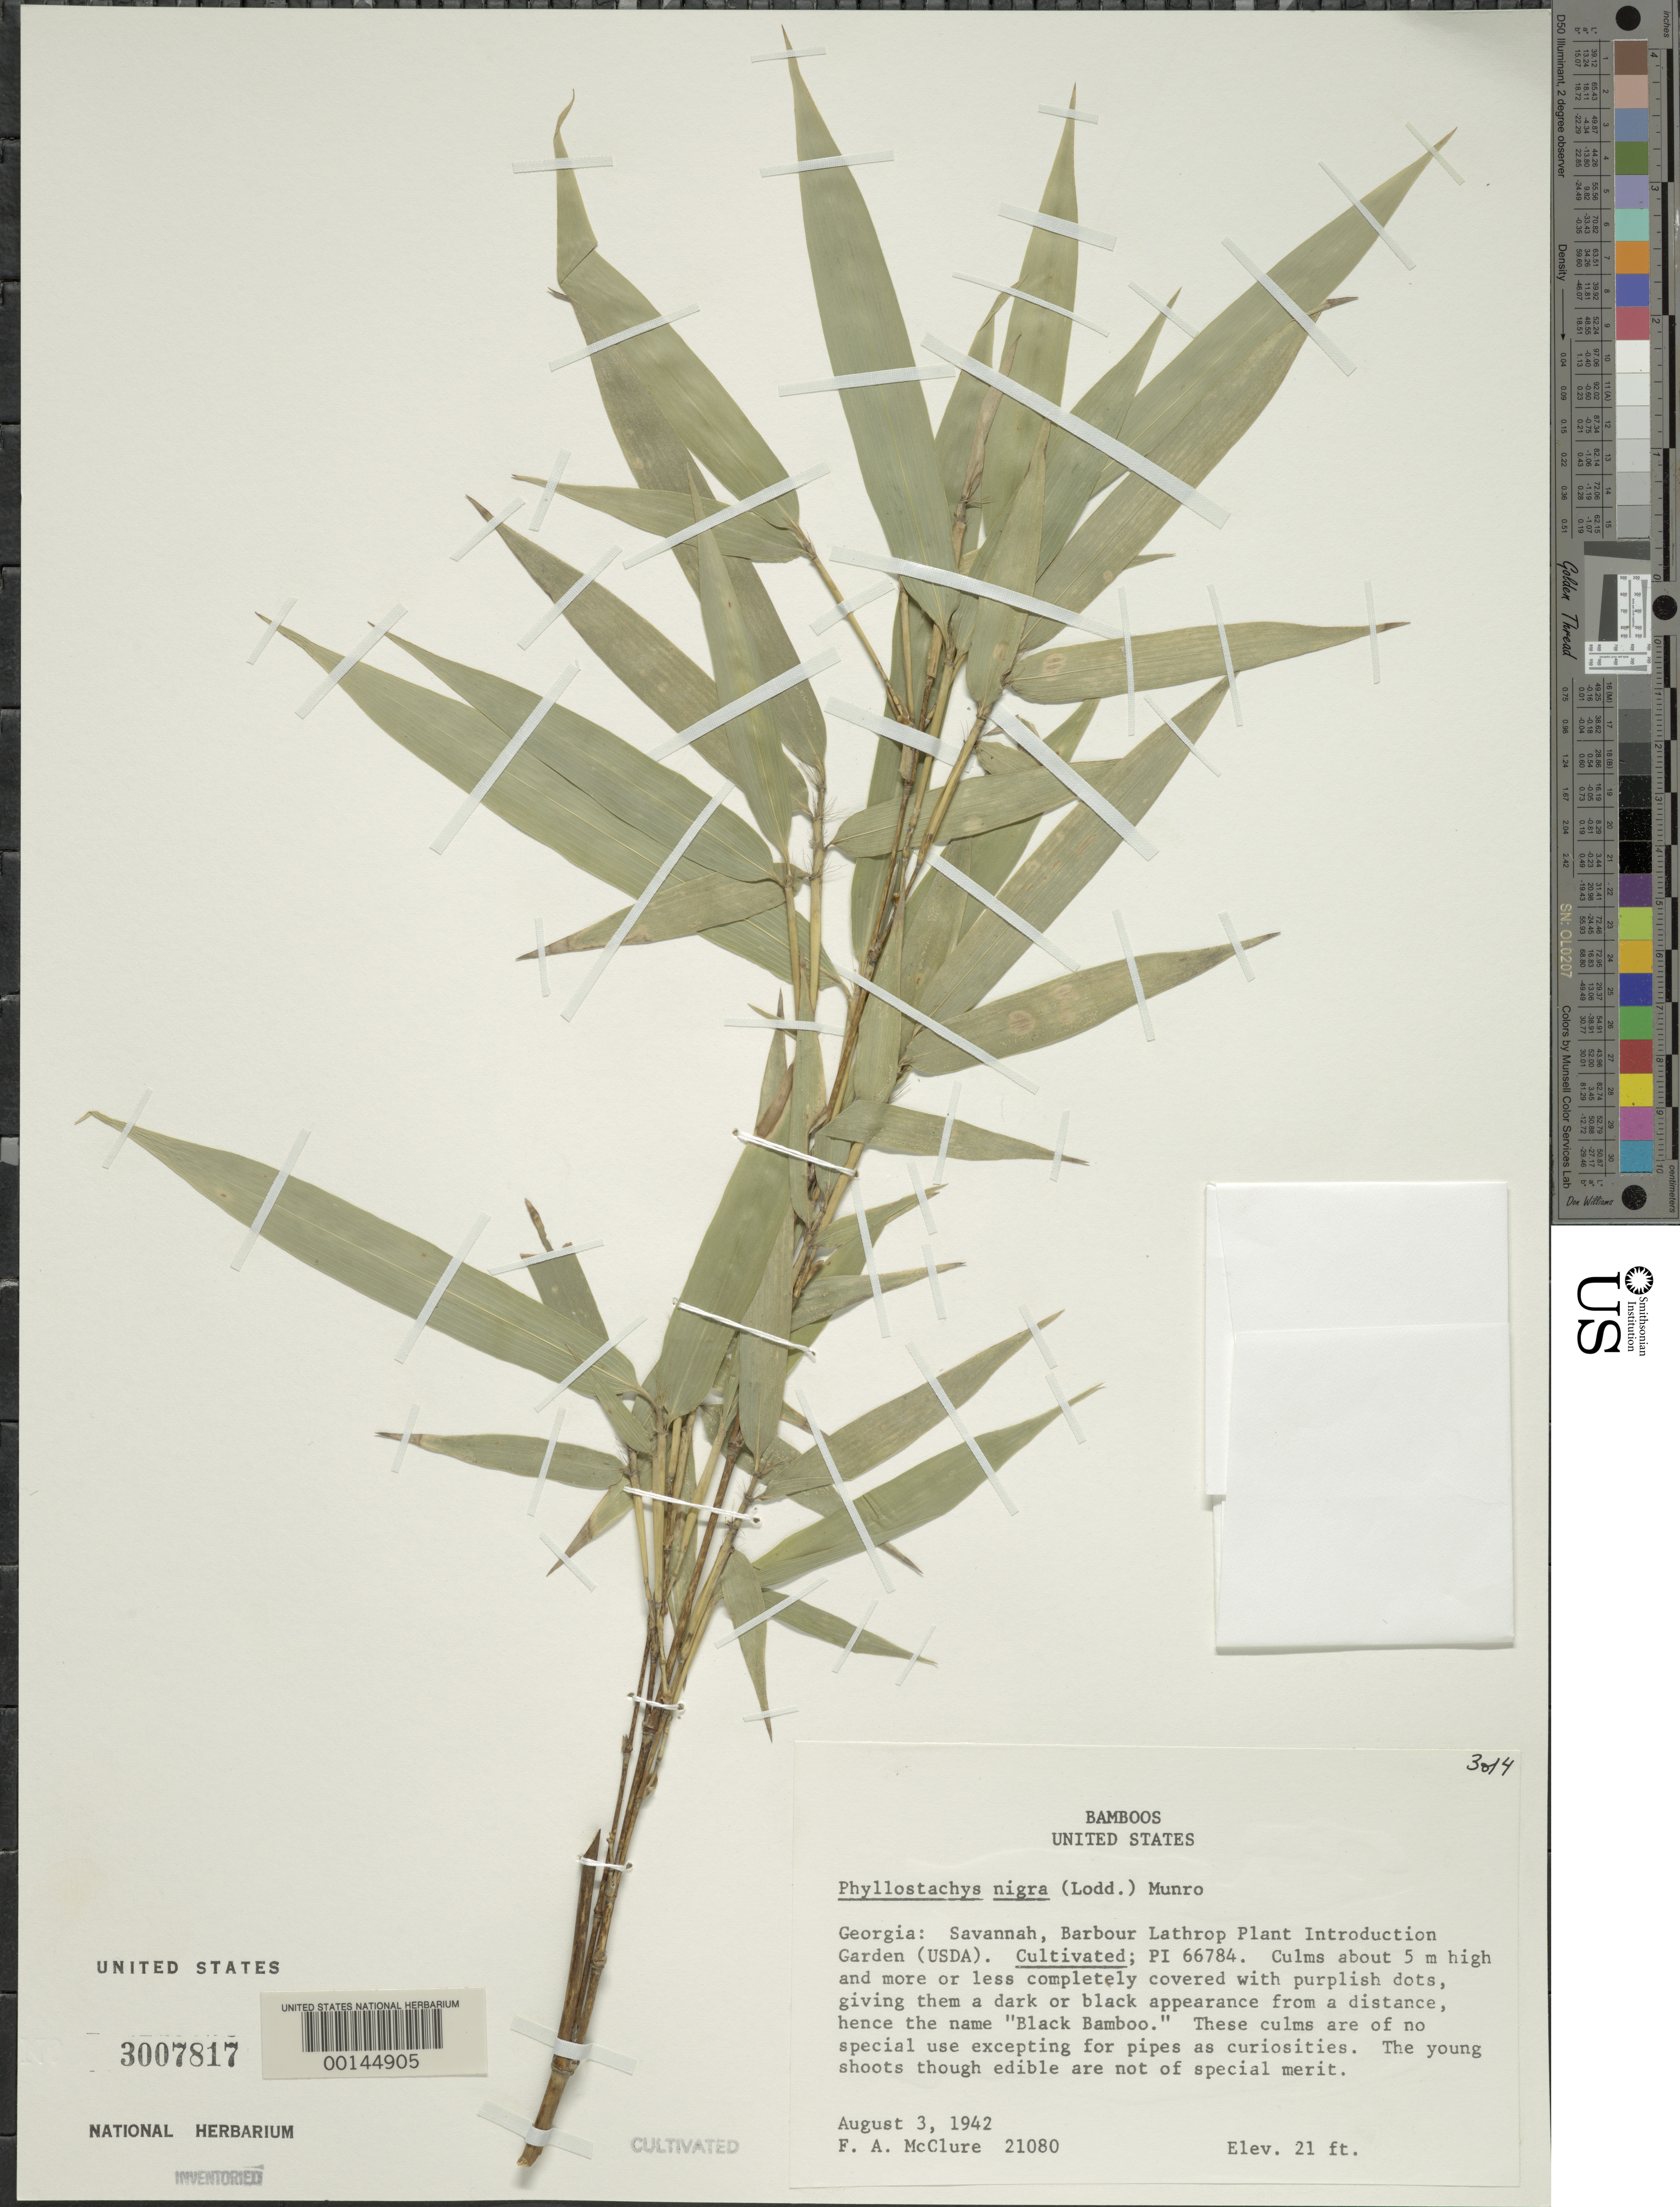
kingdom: Plantae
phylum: Tracheophyta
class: Liliopsida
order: Poales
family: Poaceae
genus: Phyllostachys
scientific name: Phyllostachys nigra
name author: (Lodd. ex Lindl.) Munro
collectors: F. A. McClure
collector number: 21080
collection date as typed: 03 Aug 1942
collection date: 1942-08-03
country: United States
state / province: Georgia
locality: Savannah, barbour lathrop p.i. garden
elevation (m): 6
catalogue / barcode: US 3007817